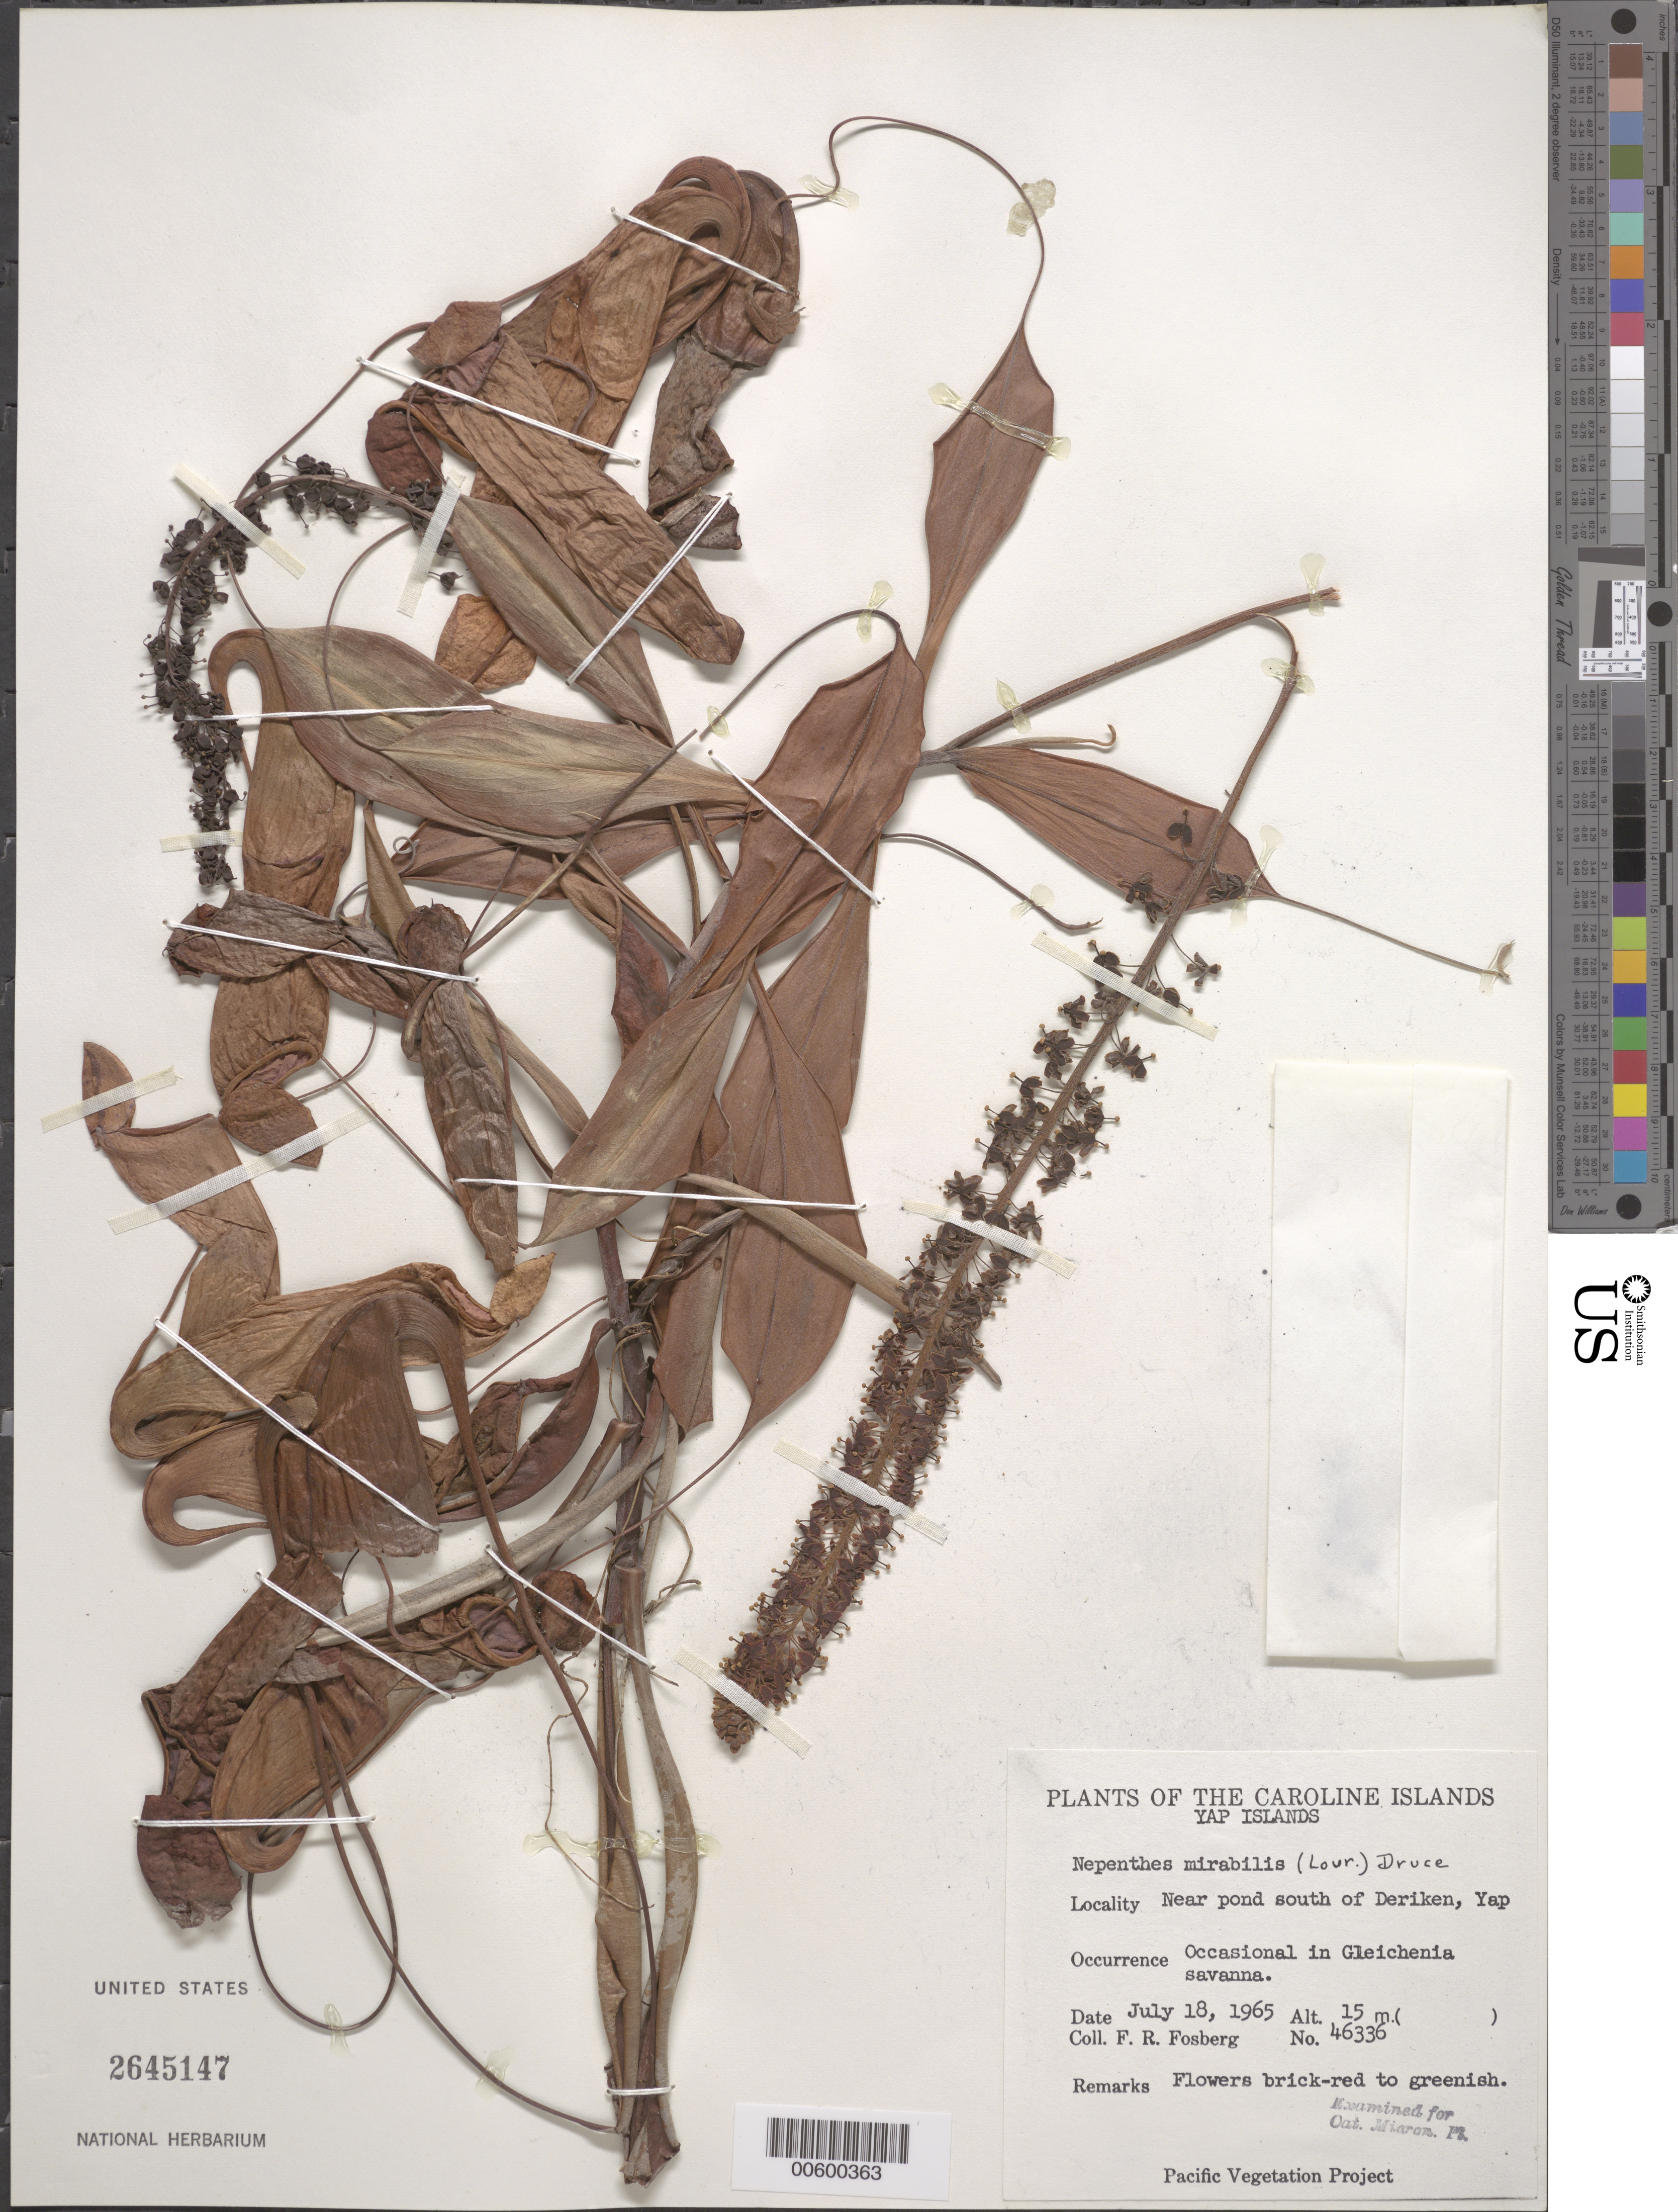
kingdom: Plantae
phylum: Tracheophyta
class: Magnoliopsida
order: Caryophyllales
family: Nepenthaceae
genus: Nepenthes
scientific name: Nepenthes mirabilis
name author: (Lour.) Druce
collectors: F. R. Fosberg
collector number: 46336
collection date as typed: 18 Jul 1965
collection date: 1965-07-18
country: Micronesia, Federated States of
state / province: Yap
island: Yap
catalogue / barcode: US 2645147